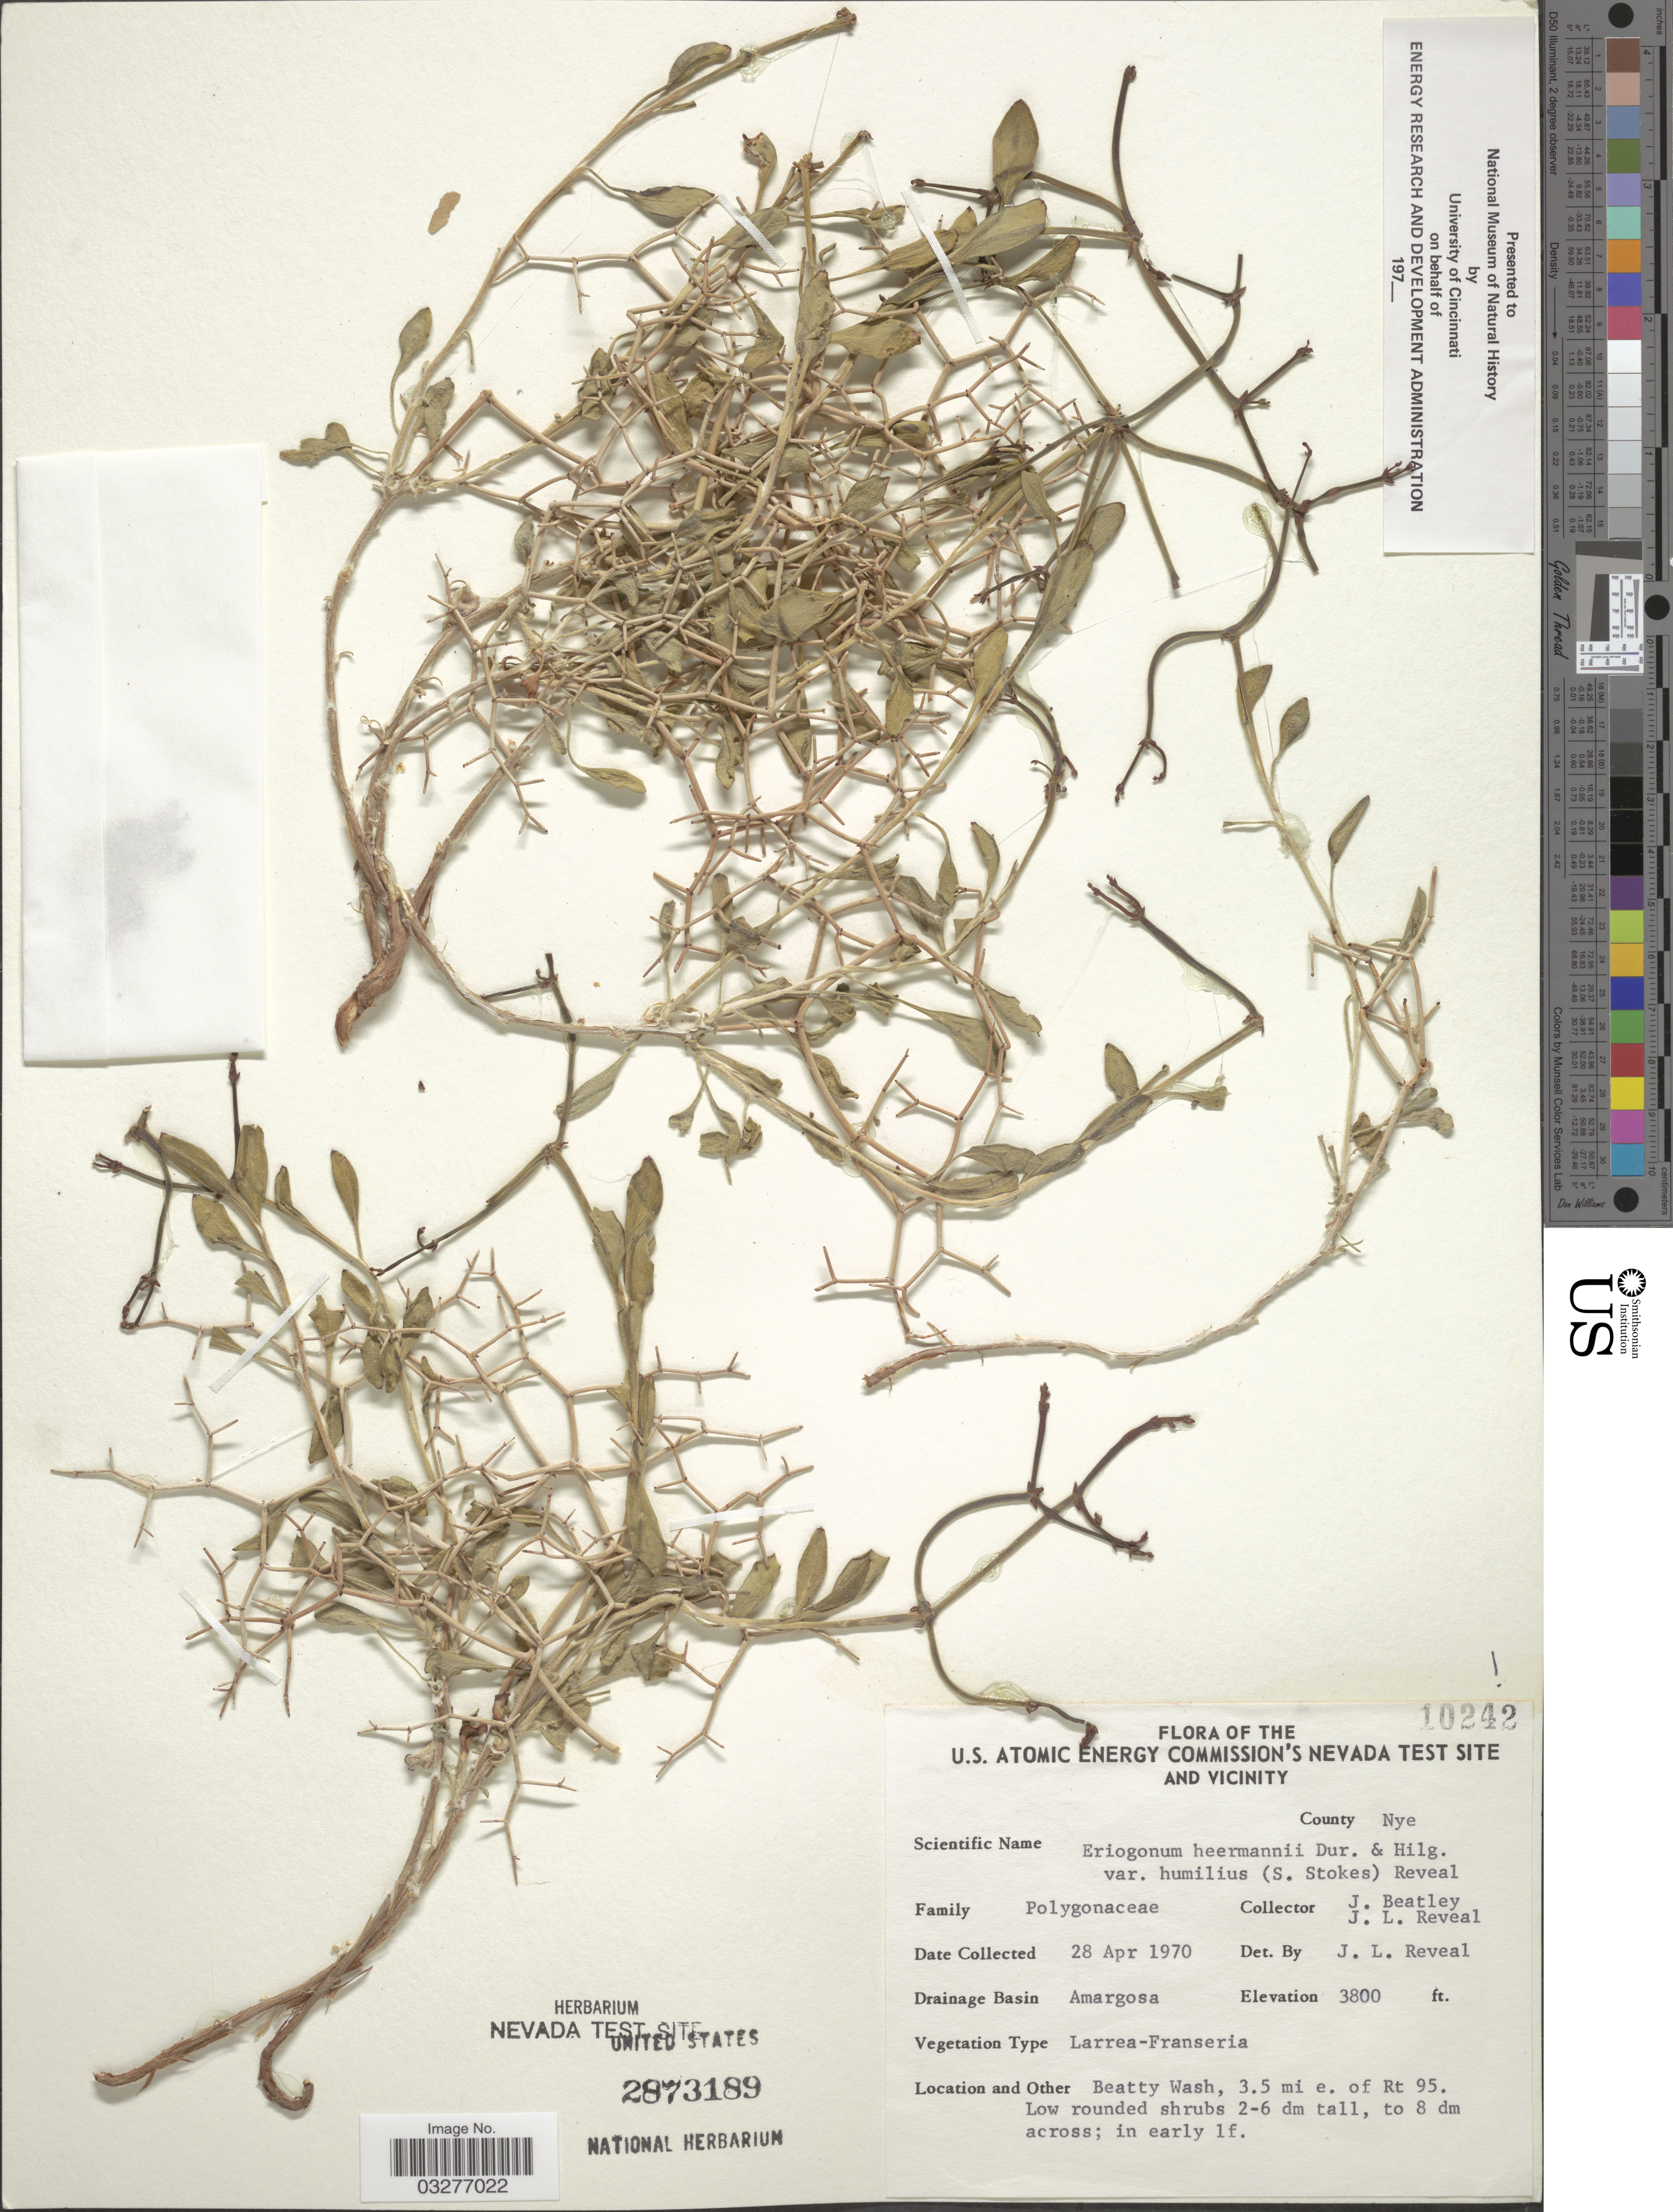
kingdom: Plantae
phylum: Tracheophyta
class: Magnoliopsida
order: Caryophyllales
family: Polygonaceae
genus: Eriogonum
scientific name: Eriogonum heermannii var. humilius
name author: (S. Stokes) Reveal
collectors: J. C. Beatley & J. L. Reveal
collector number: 10242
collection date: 1970-04-28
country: United States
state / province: Nevada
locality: U.S. Atomic Energy Commission's Nevada Test Site and Vicinity. County Nye. Drainage Basin Amargosa. Beatty Wash, 3.5 mi e. of Rt 95.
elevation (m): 1158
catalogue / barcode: US 2873189